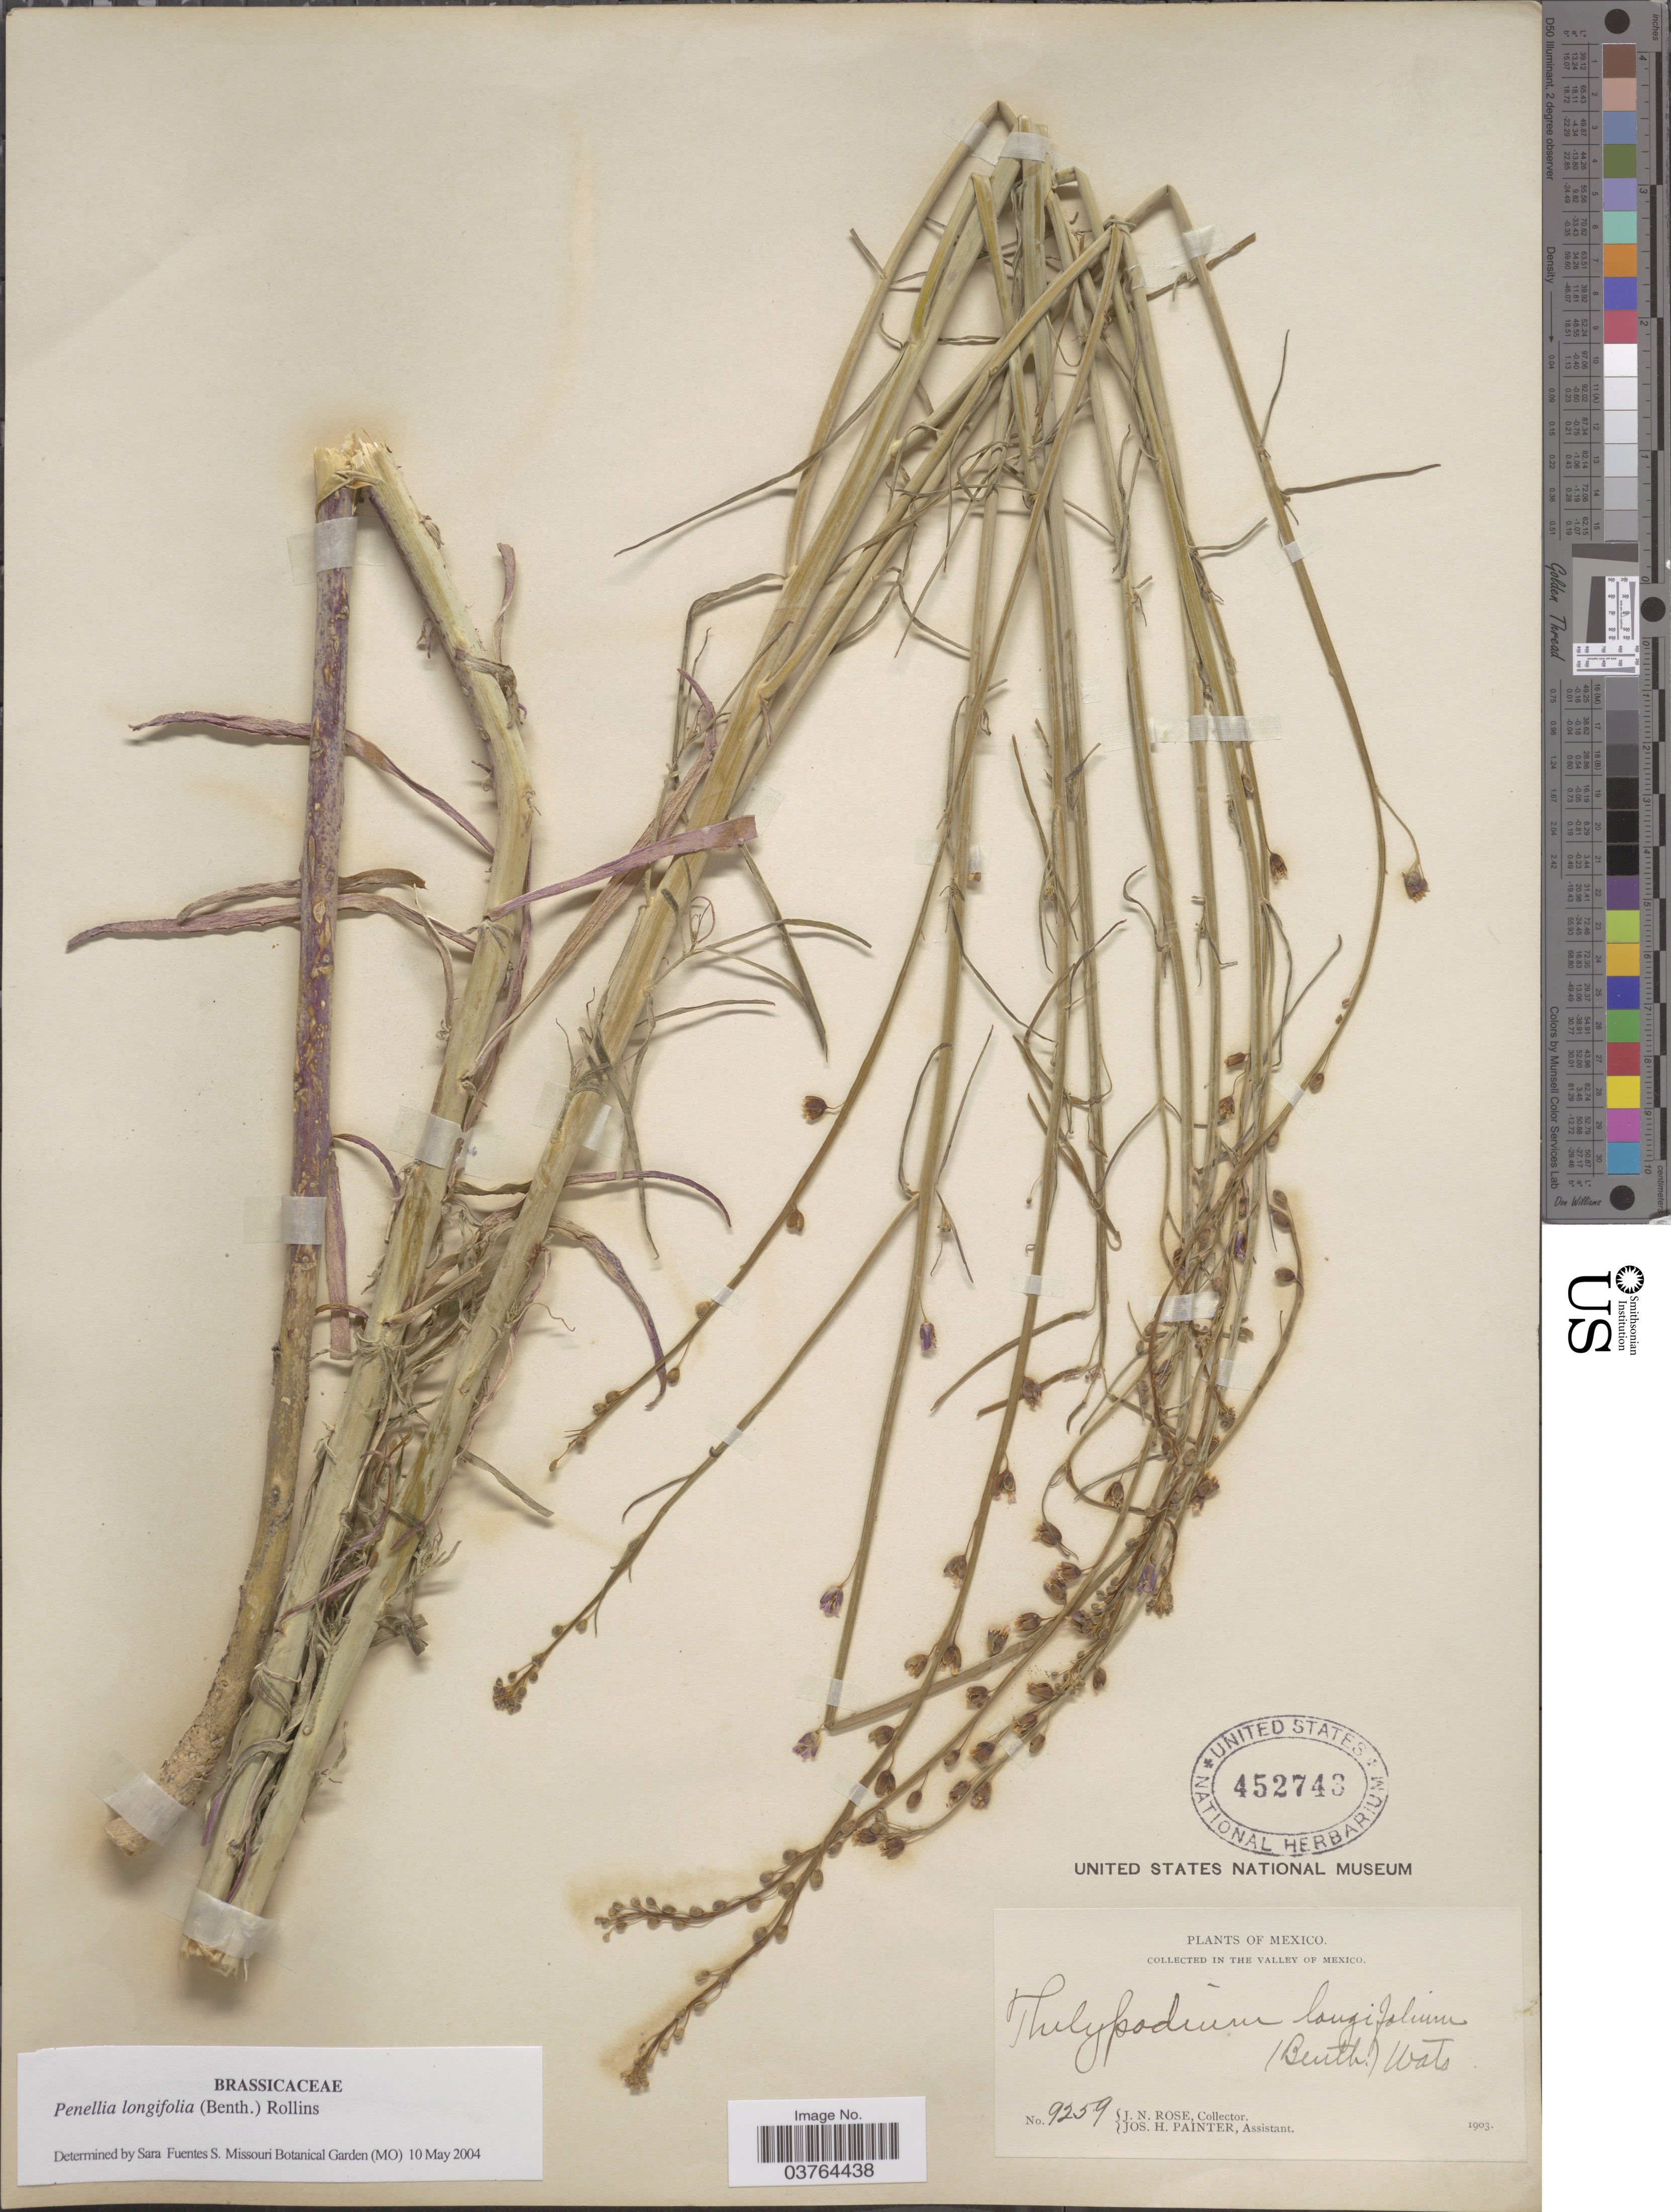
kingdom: Plantae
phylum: Tracheophyta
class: Magnoliopsida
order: Brassicales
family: Brassicaceae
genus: Pennellia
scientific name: Pennellia longifolia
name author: (Benth.) Rollins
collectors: J. N. Rose & J. H. Painter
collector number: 9259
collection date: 1903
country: Mexico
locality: The Valley of Mexico.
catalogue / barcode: US 452743